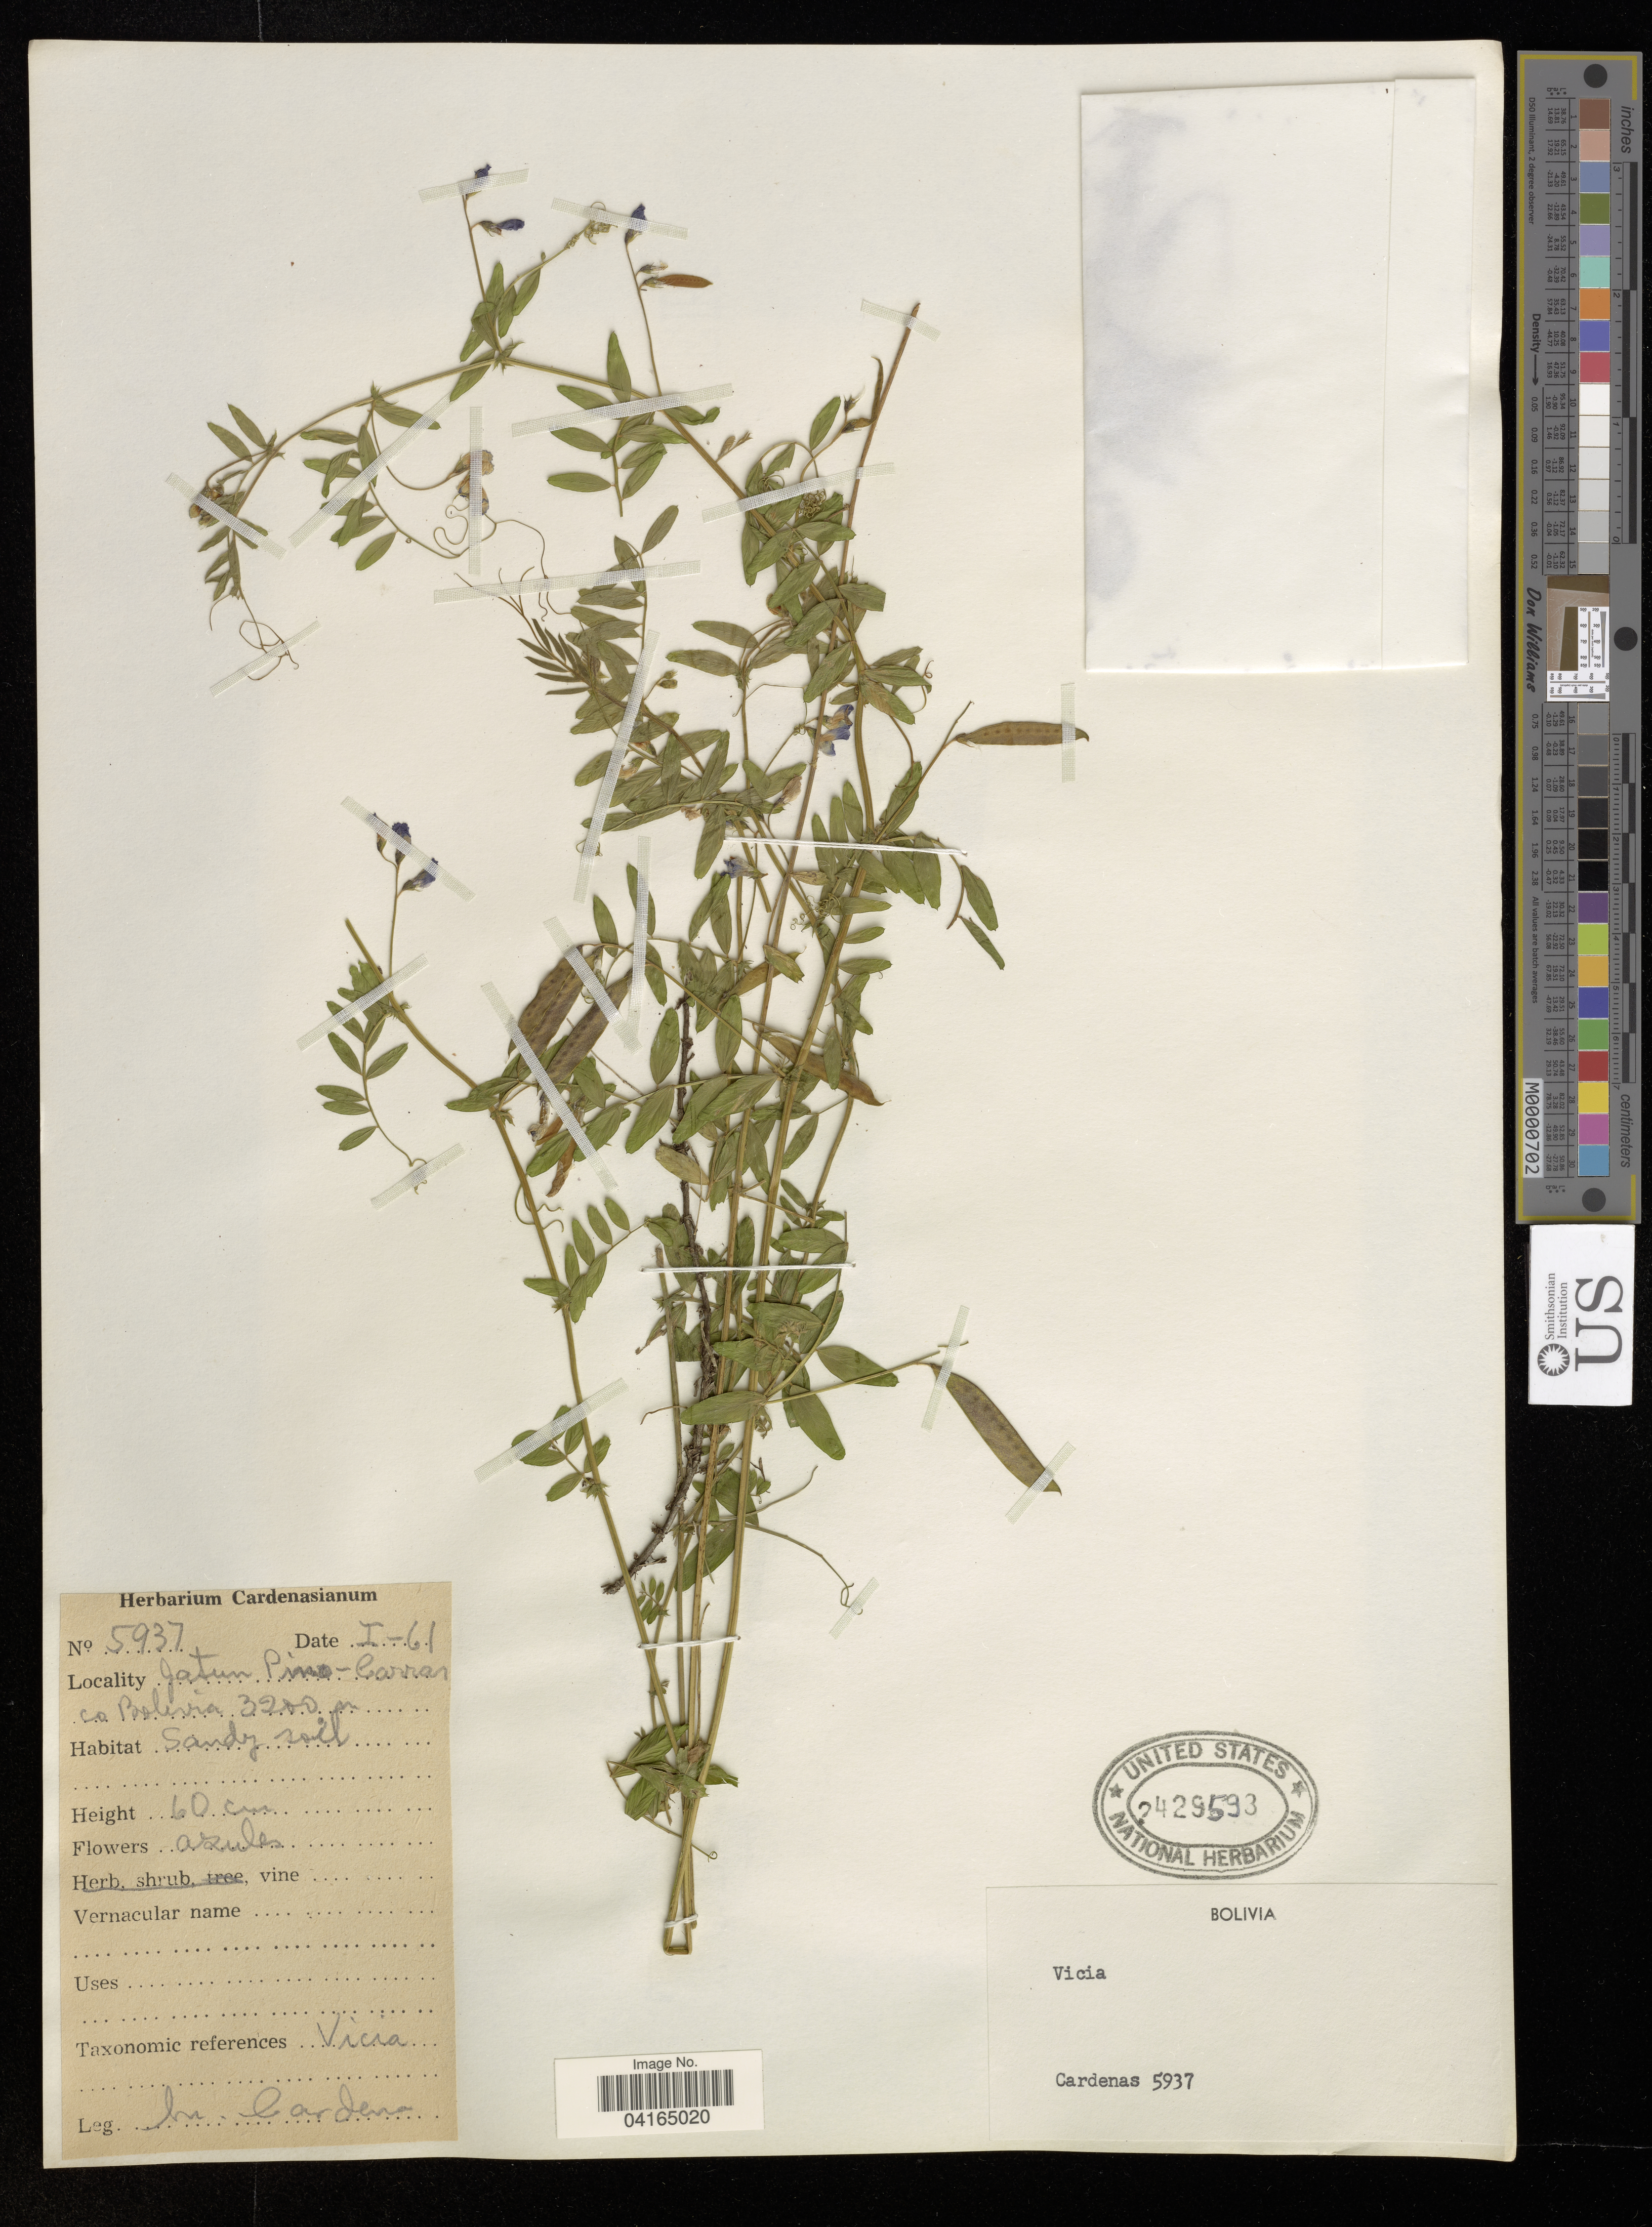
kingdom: Plantae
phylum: Tracheophyta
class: Magnoliopsida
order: Fabales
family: Fabaceae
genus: Vicia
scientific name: Vicia sp.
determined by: Hechenleitner, Paulina, RBG Edinburgh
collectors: H. Cardenas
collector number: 5937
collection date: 1961-01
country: Bolivia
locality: Jatum Pine-Carran co.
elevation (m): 3200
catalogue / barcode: US 2429593